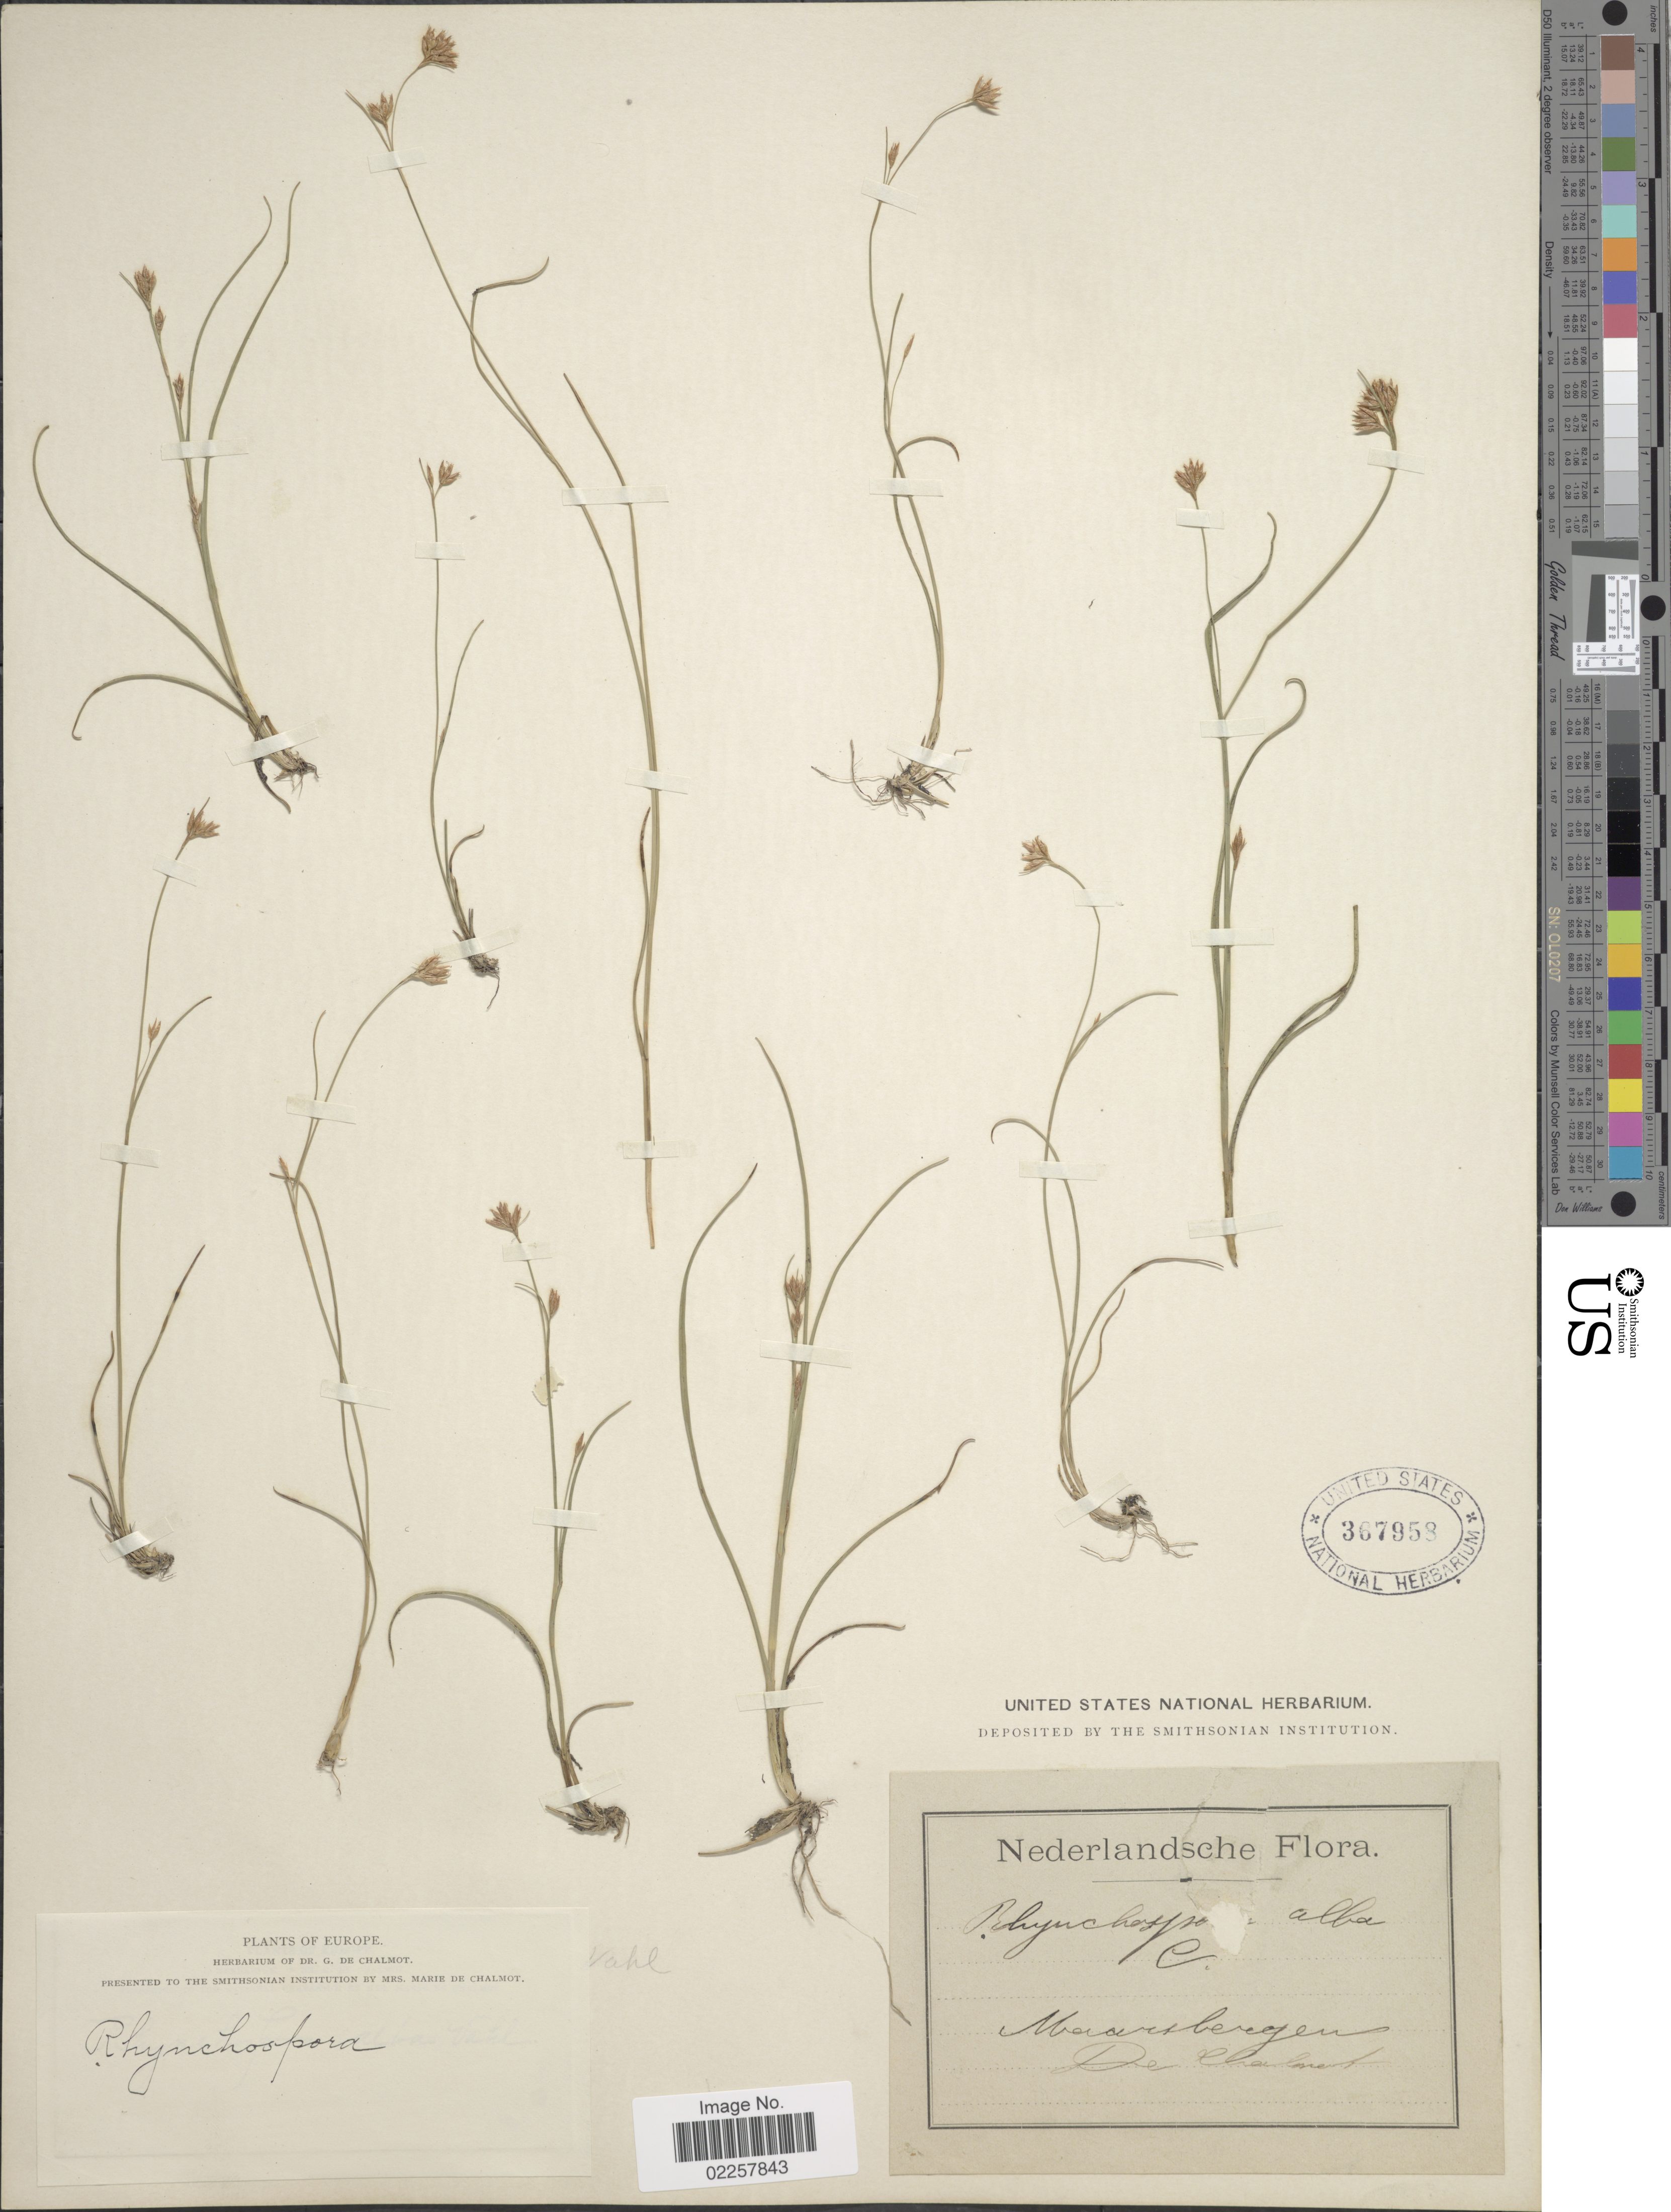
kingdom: Plantae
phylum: Tracheophyta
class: Liliopsida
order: Poales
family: Cyperaceae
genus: Rhynchospora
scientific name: Rhynchospora alba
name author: (L.) Vahl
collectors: De Chalmot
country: Netherlands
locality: Nederlandsche, Maarsbergen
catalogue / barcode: US 367958